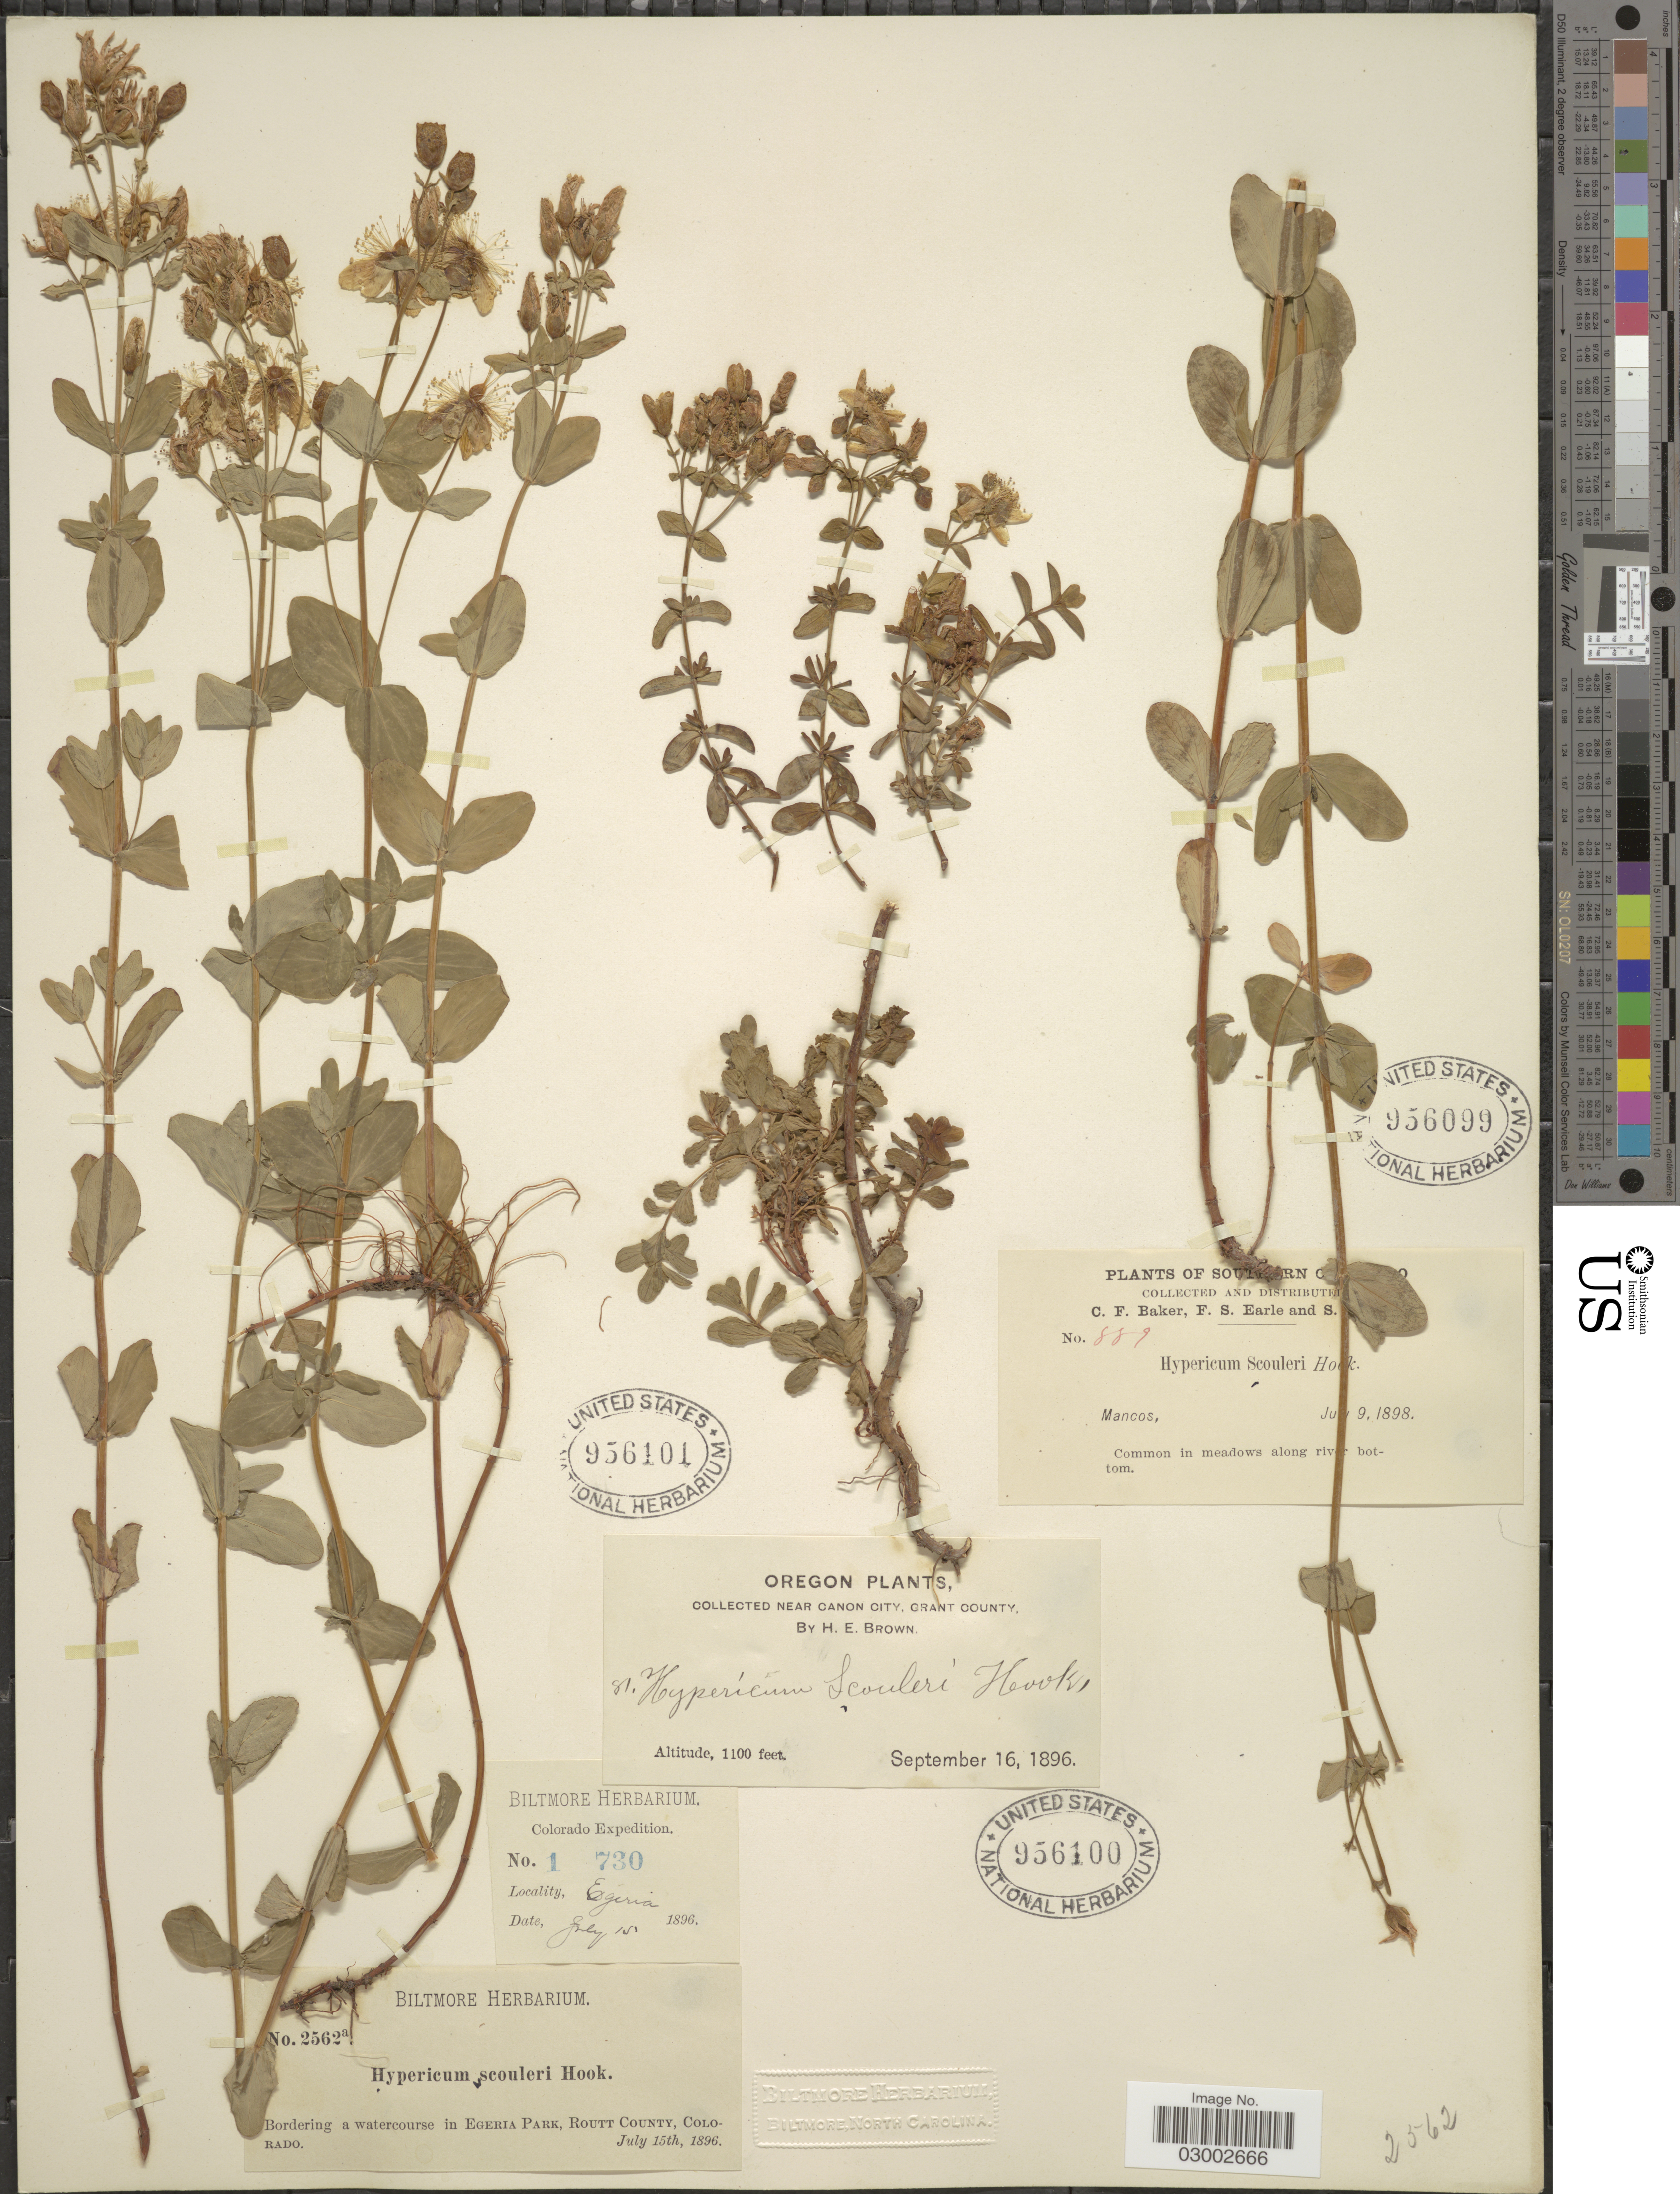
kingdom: Plantae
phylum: Tracheophyta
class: Magnoliopsida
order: Malpighiales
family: Hypericaceae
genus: Hypericum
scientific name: Hypericum scouleri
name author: Hook.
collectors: C. F. Baker, F. S. Earle & S. M. Tracy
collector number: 889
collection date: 1898-07-09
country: United States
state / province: Colorado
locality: Southern Colorado. Mancos. Common on meadows along river bottom.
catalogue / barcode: US 956099